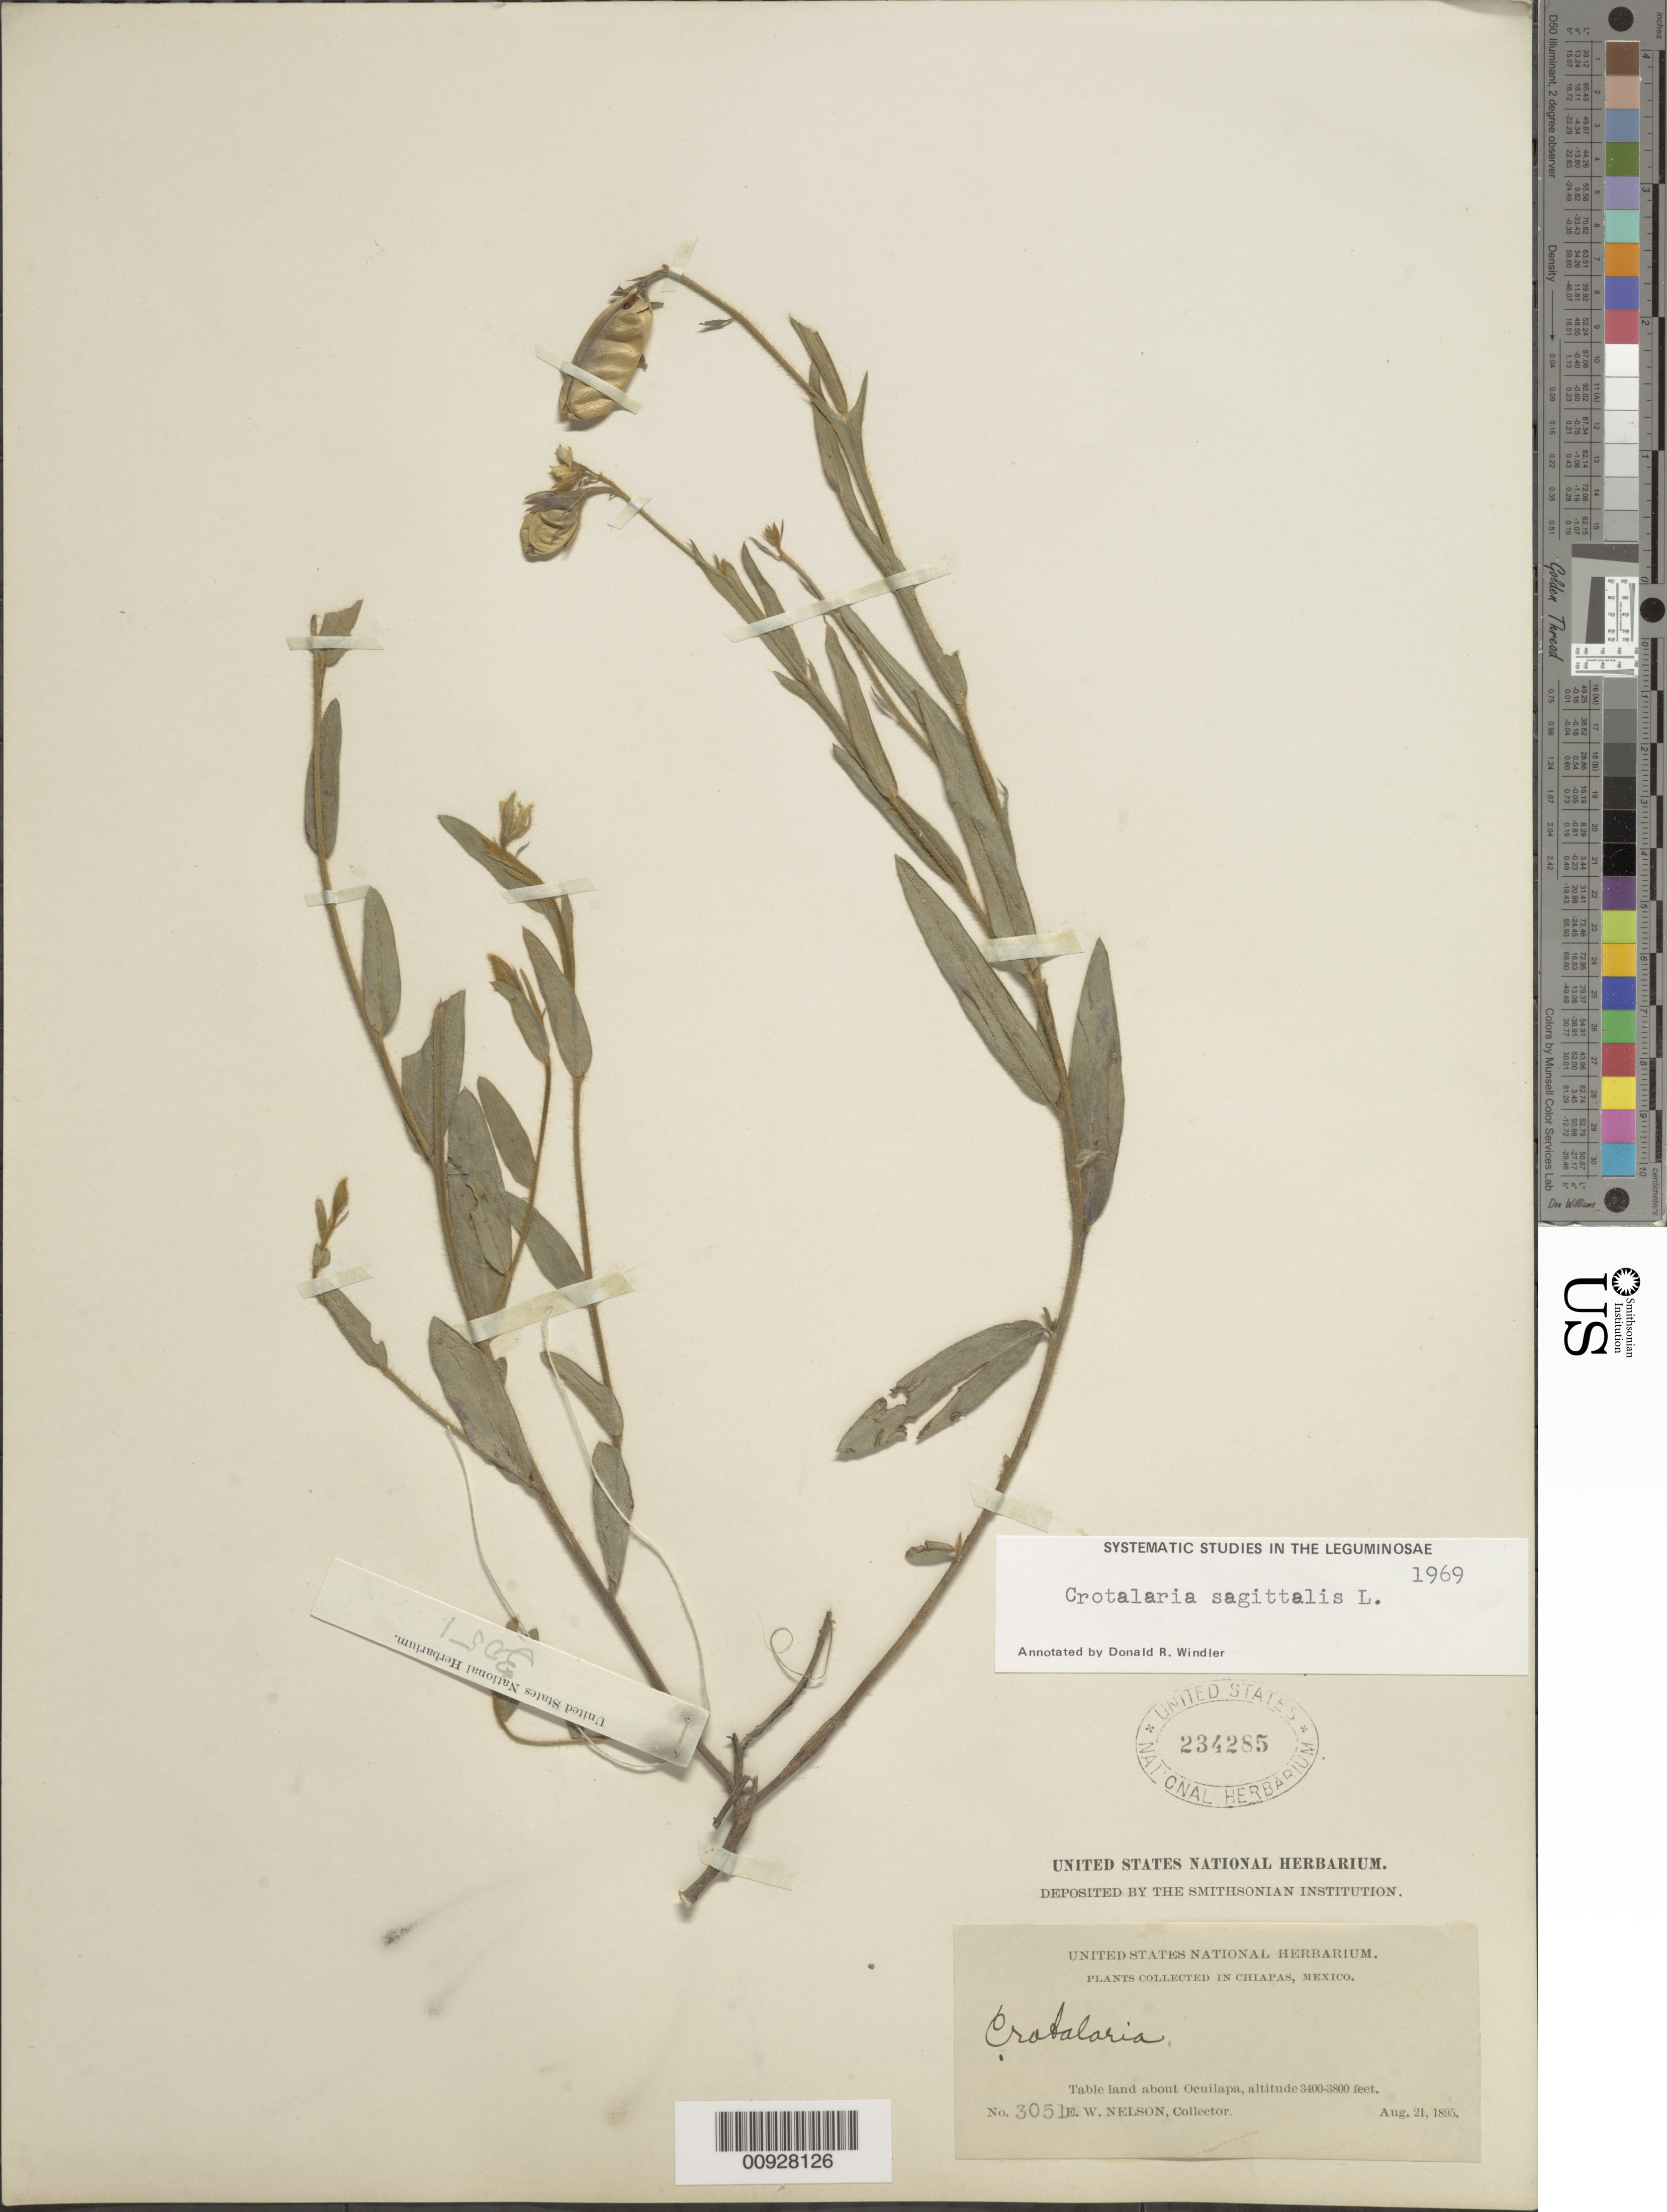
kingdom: Plantae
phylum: Tracheophyta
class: Magnoliopsida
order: Fabales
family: Fabaceae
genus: Crotalaria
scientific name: Crotalaria sagittalis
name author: L.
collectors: E. W. Nelson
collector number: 3051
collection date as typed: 21 Aug 1895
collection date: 1895-08-21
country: Mexico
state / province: Chiapas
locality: About Ocuilapa.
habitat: Table land.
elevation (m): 1036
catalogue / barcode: US 234285